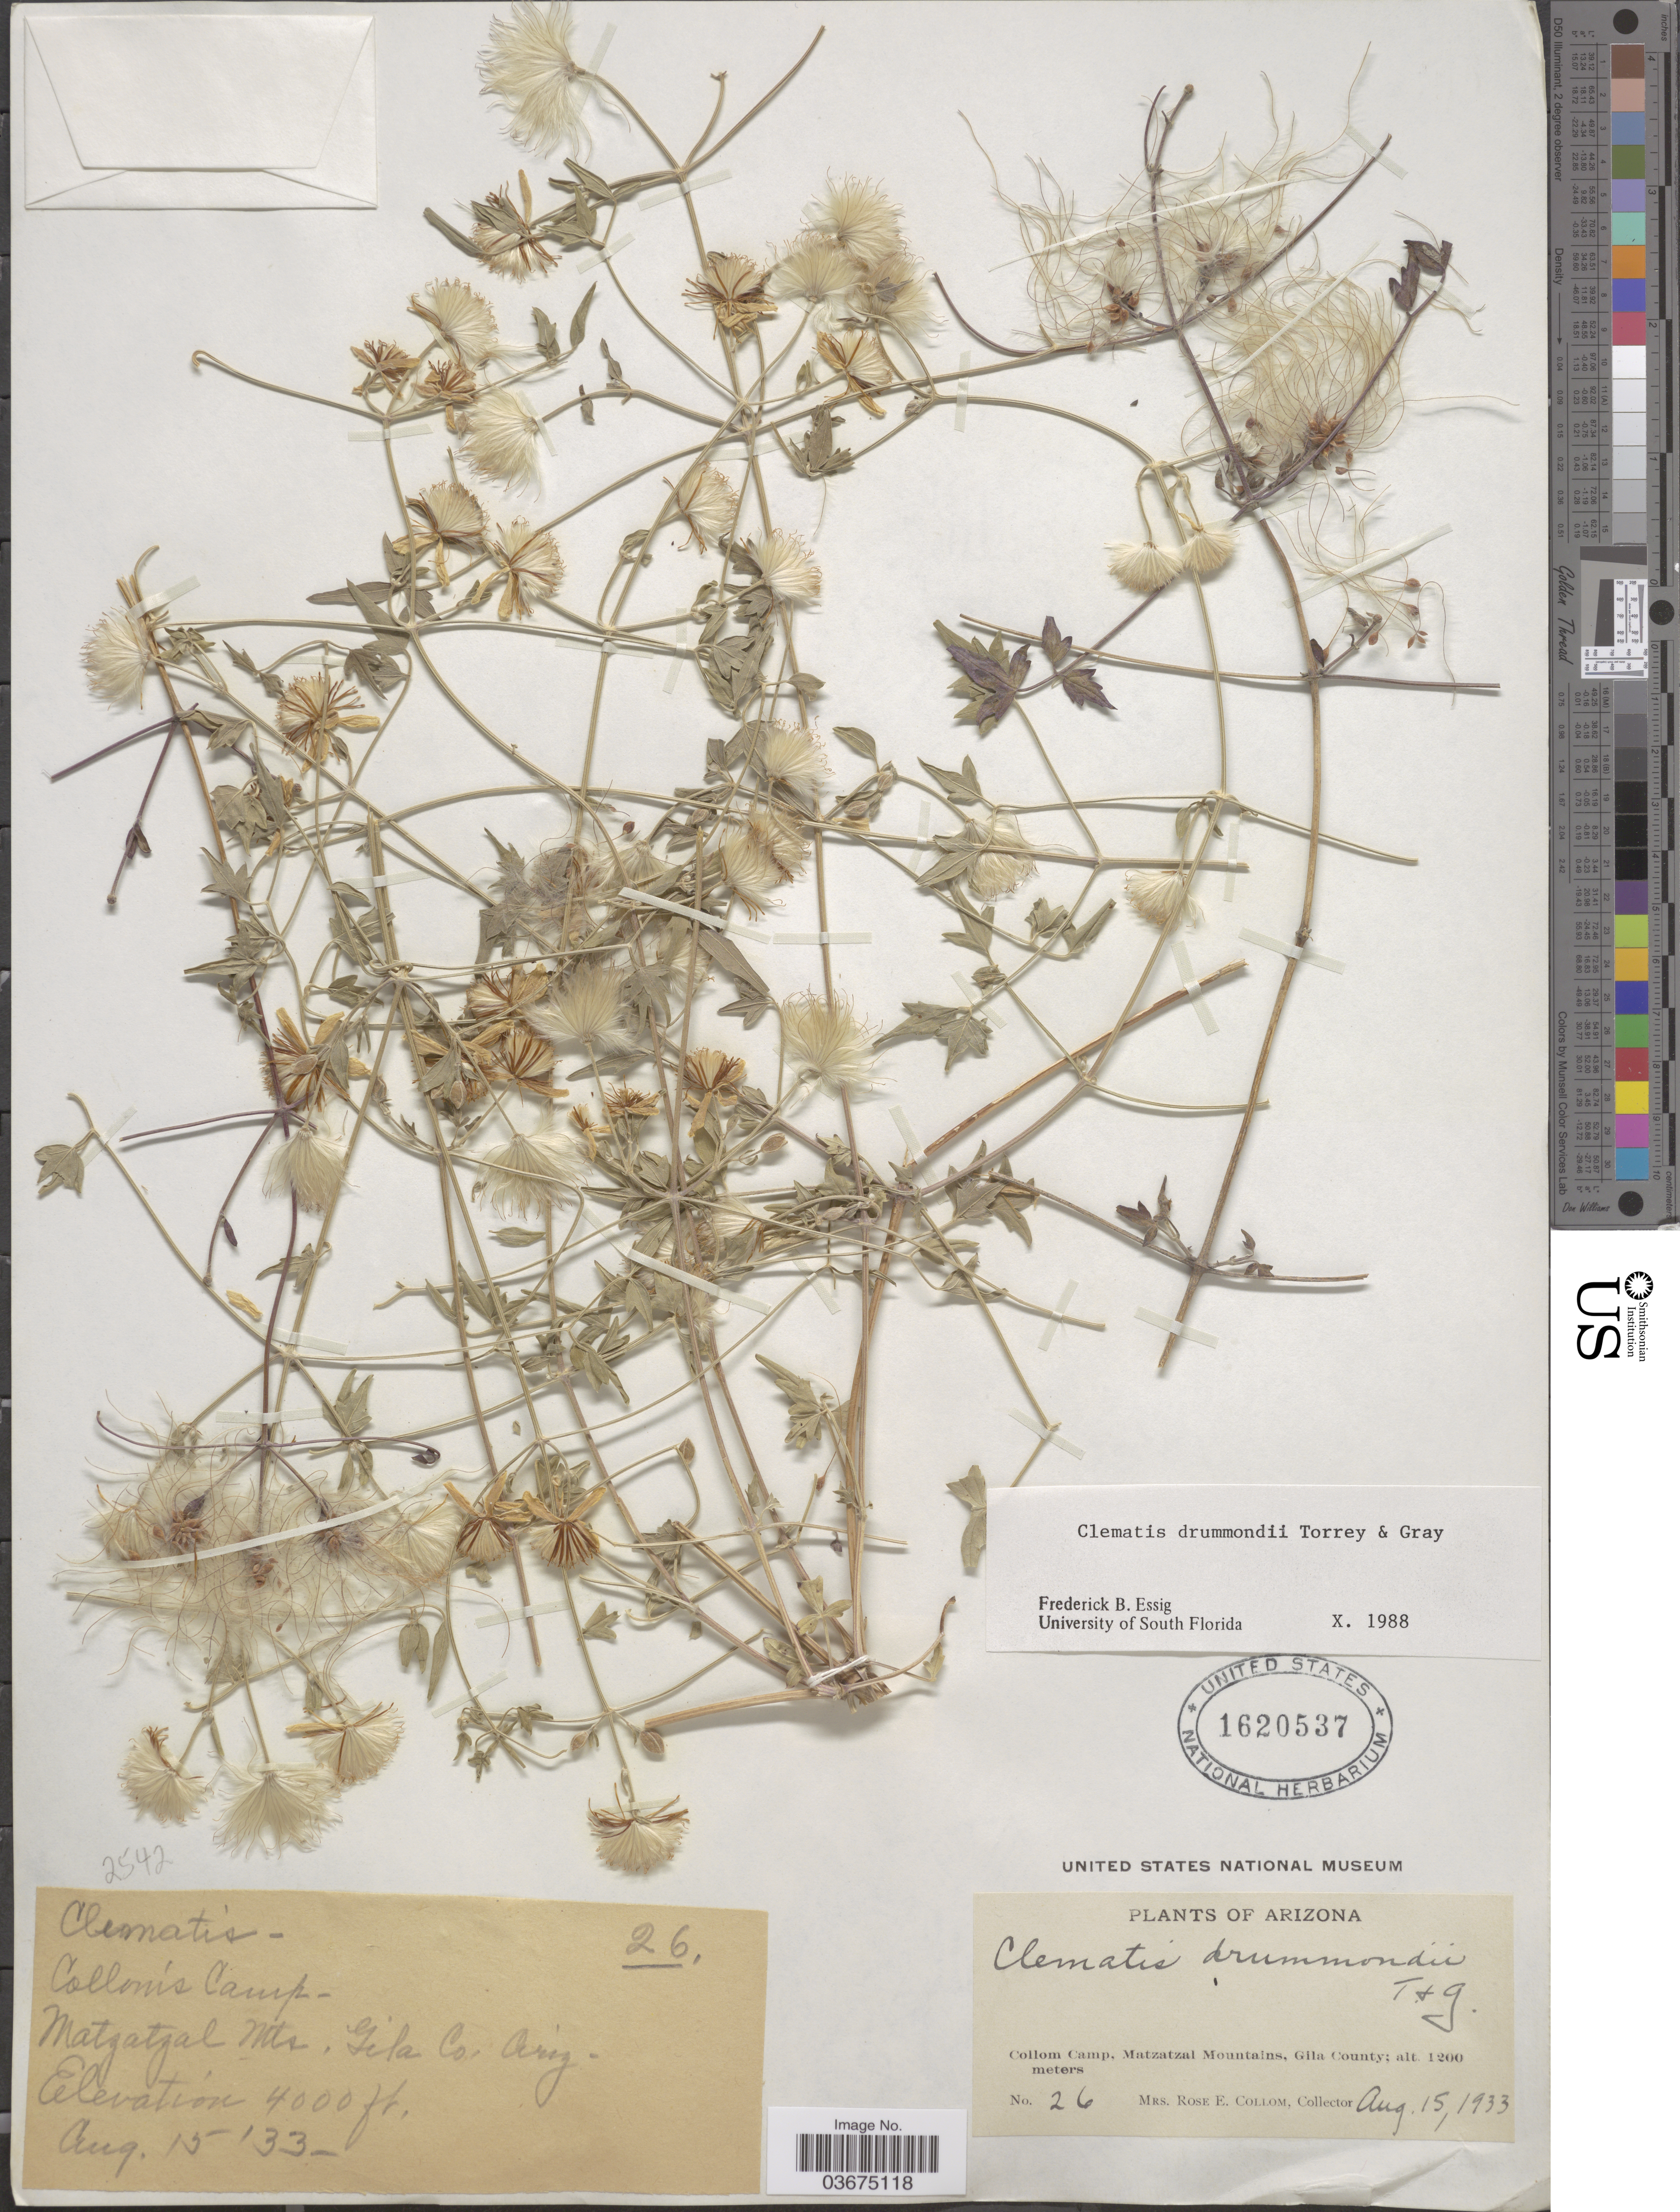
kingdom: Plantae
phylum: Tracheophyta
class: Magnoliopsida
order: Ranunculales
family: Ranunculaceae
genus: Clematis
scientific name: Clematis drummondii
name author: Torr. & A. Gray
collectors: R. E. Collom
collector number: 26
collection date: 1933-08-15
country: United States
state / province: Arizona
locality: Collom Camp, Matzatzal Mountains, Gila County.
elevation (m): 1200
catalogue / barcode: US 1620537